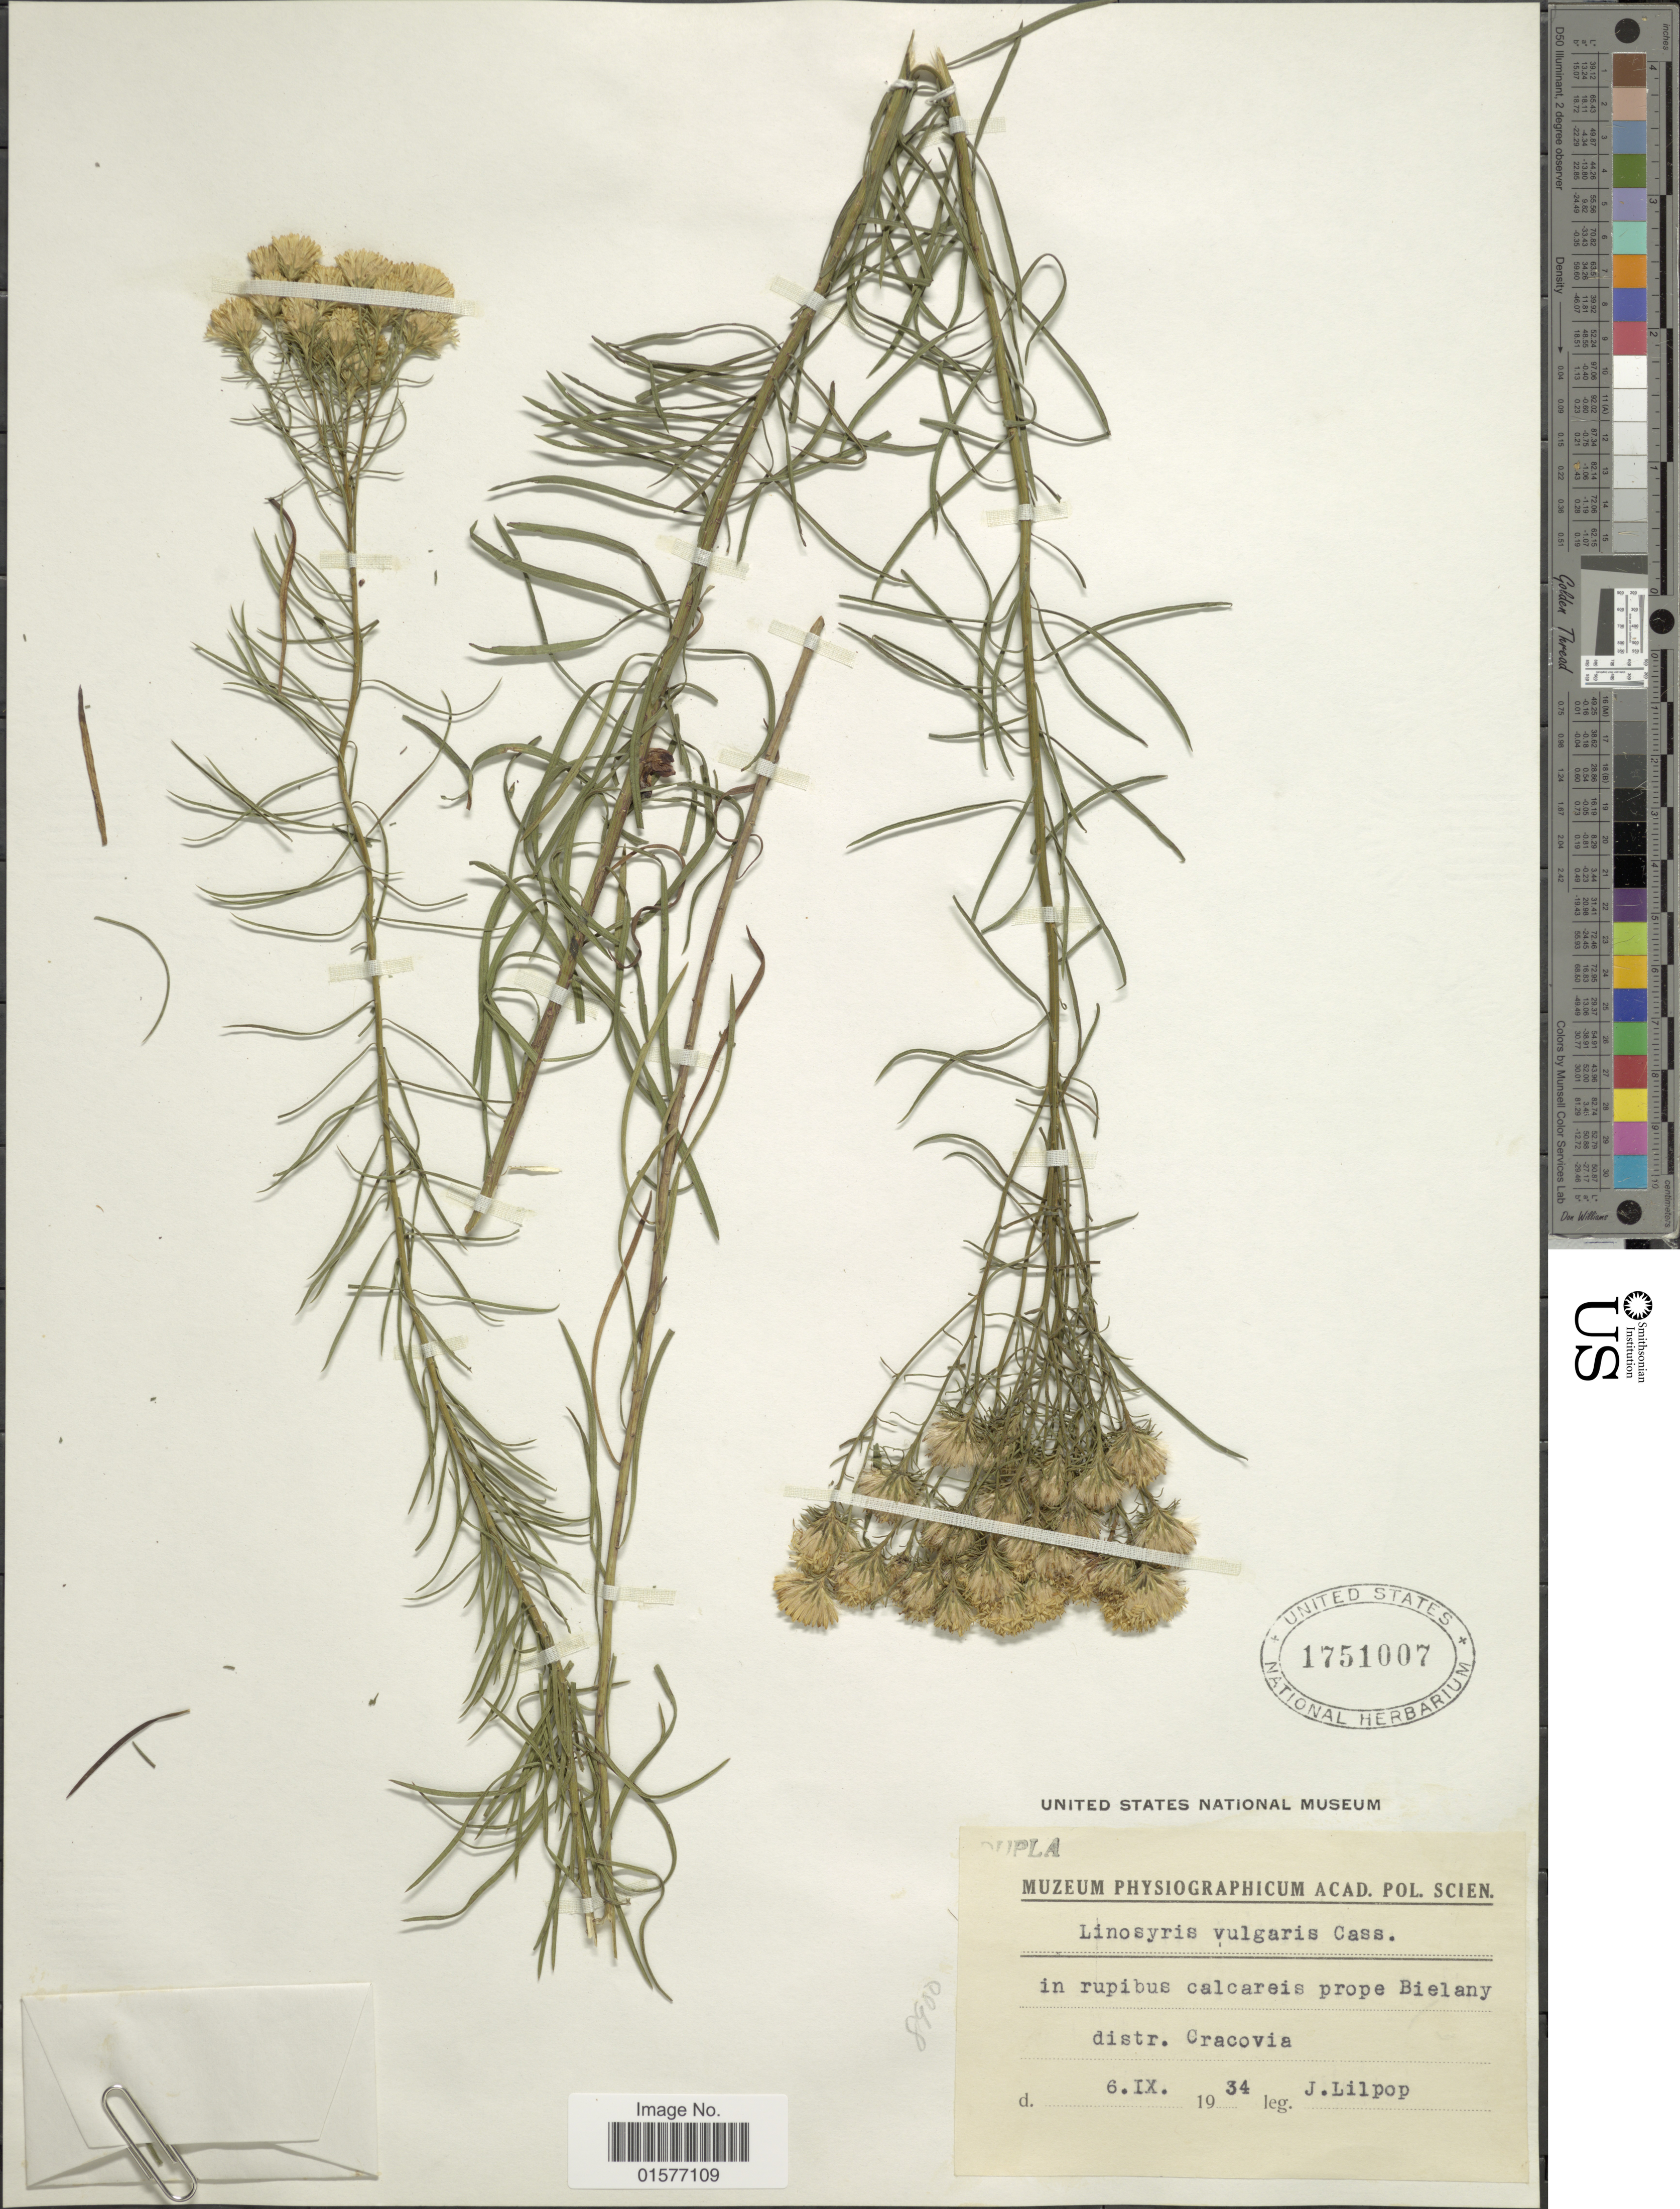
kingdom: Plantae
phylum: Tracheophyta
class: Magnoliopsida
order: Asterales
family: Asteraceae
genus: Linosyris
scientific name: Linosyris sp.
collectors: J. Lilpop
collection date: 1934-09-06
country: Poland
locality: In rupibus calcareis prope Bielany, distr. Cracovia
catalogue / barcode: US 1751007